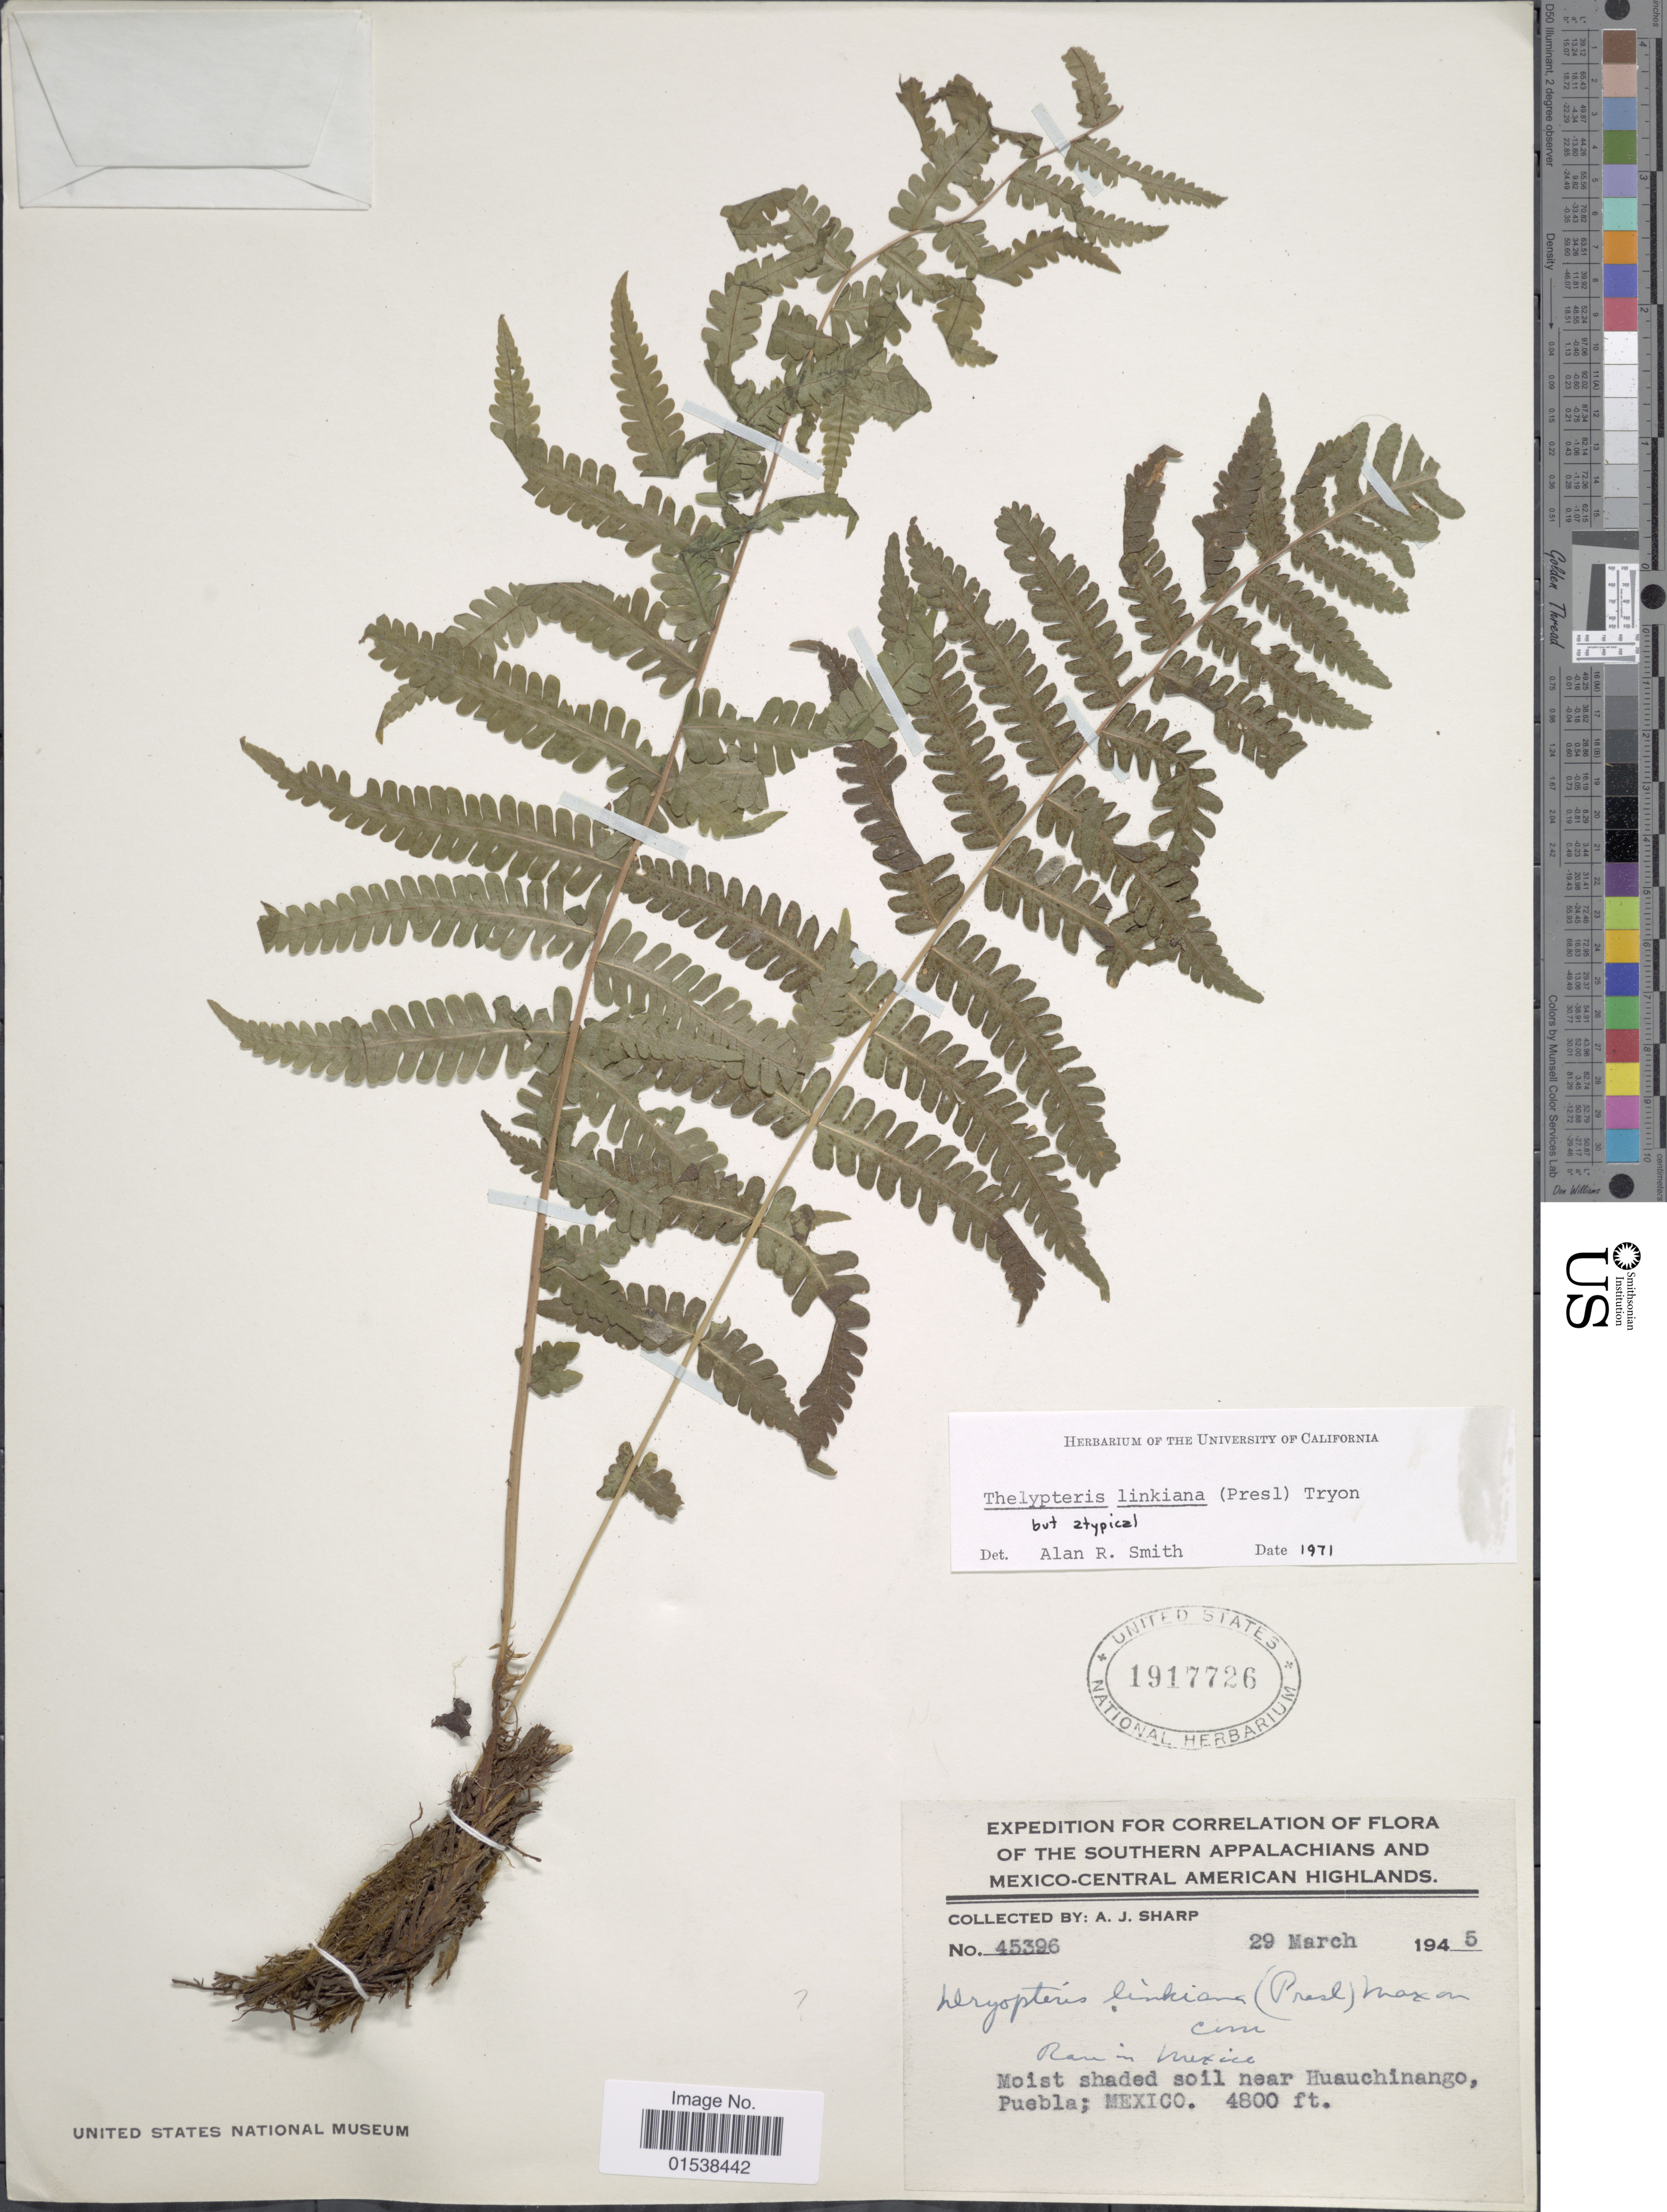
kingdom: Plantae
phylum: Tracheophyta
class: Polypodiopsida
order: Polypodiales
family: Thelypteridaceae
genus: Amauropelta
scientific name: Amauropelta linkiana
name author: (C. Presl) Pic. Serm.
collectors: A. J. Sharp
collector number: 45396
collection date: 1945-03-29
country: Mexico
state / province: Puebla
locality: Southern Appalachians, Mexico-Central, American Highlands, near Huauchinango, Puebla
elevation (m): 1463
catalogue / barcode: US 1917726